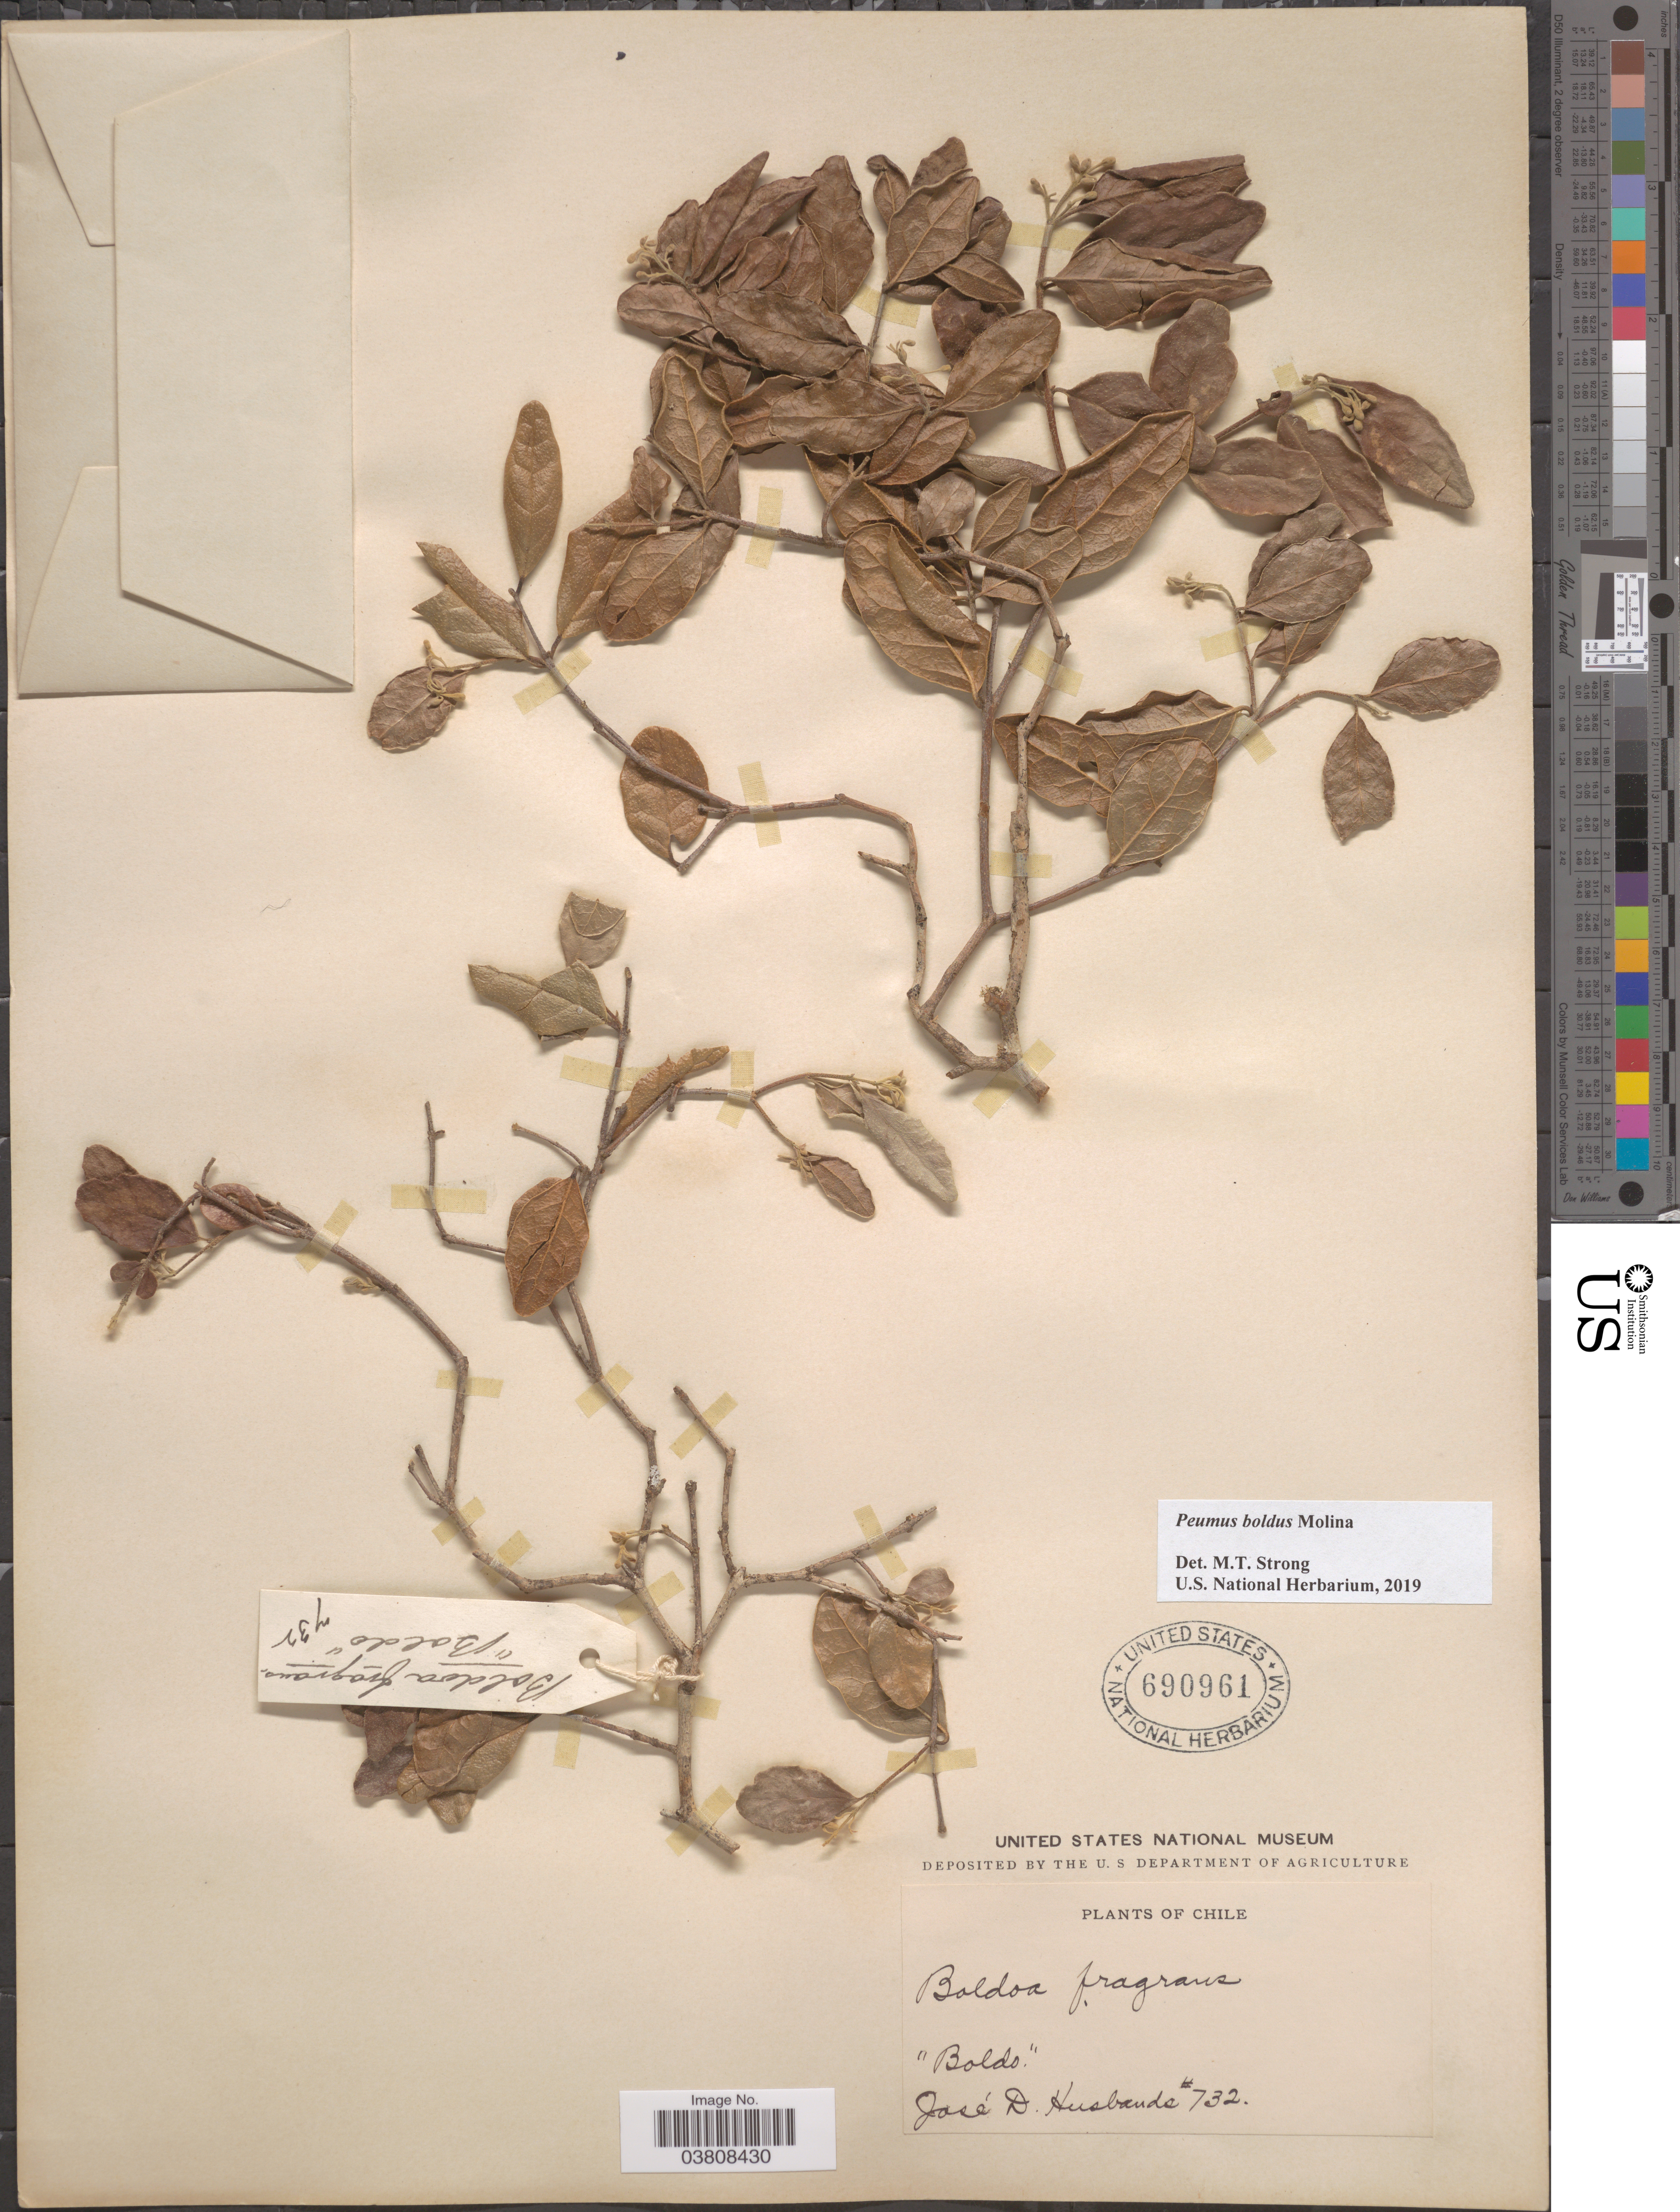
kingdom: Plantae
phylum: Tracheophyta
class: Magnoliopsida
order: Laurales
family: Monimiaceae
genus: Peumus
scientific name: Peumus boldus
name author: Molina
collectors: J. Husbands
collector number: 732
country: Chile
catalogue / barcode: US 690961